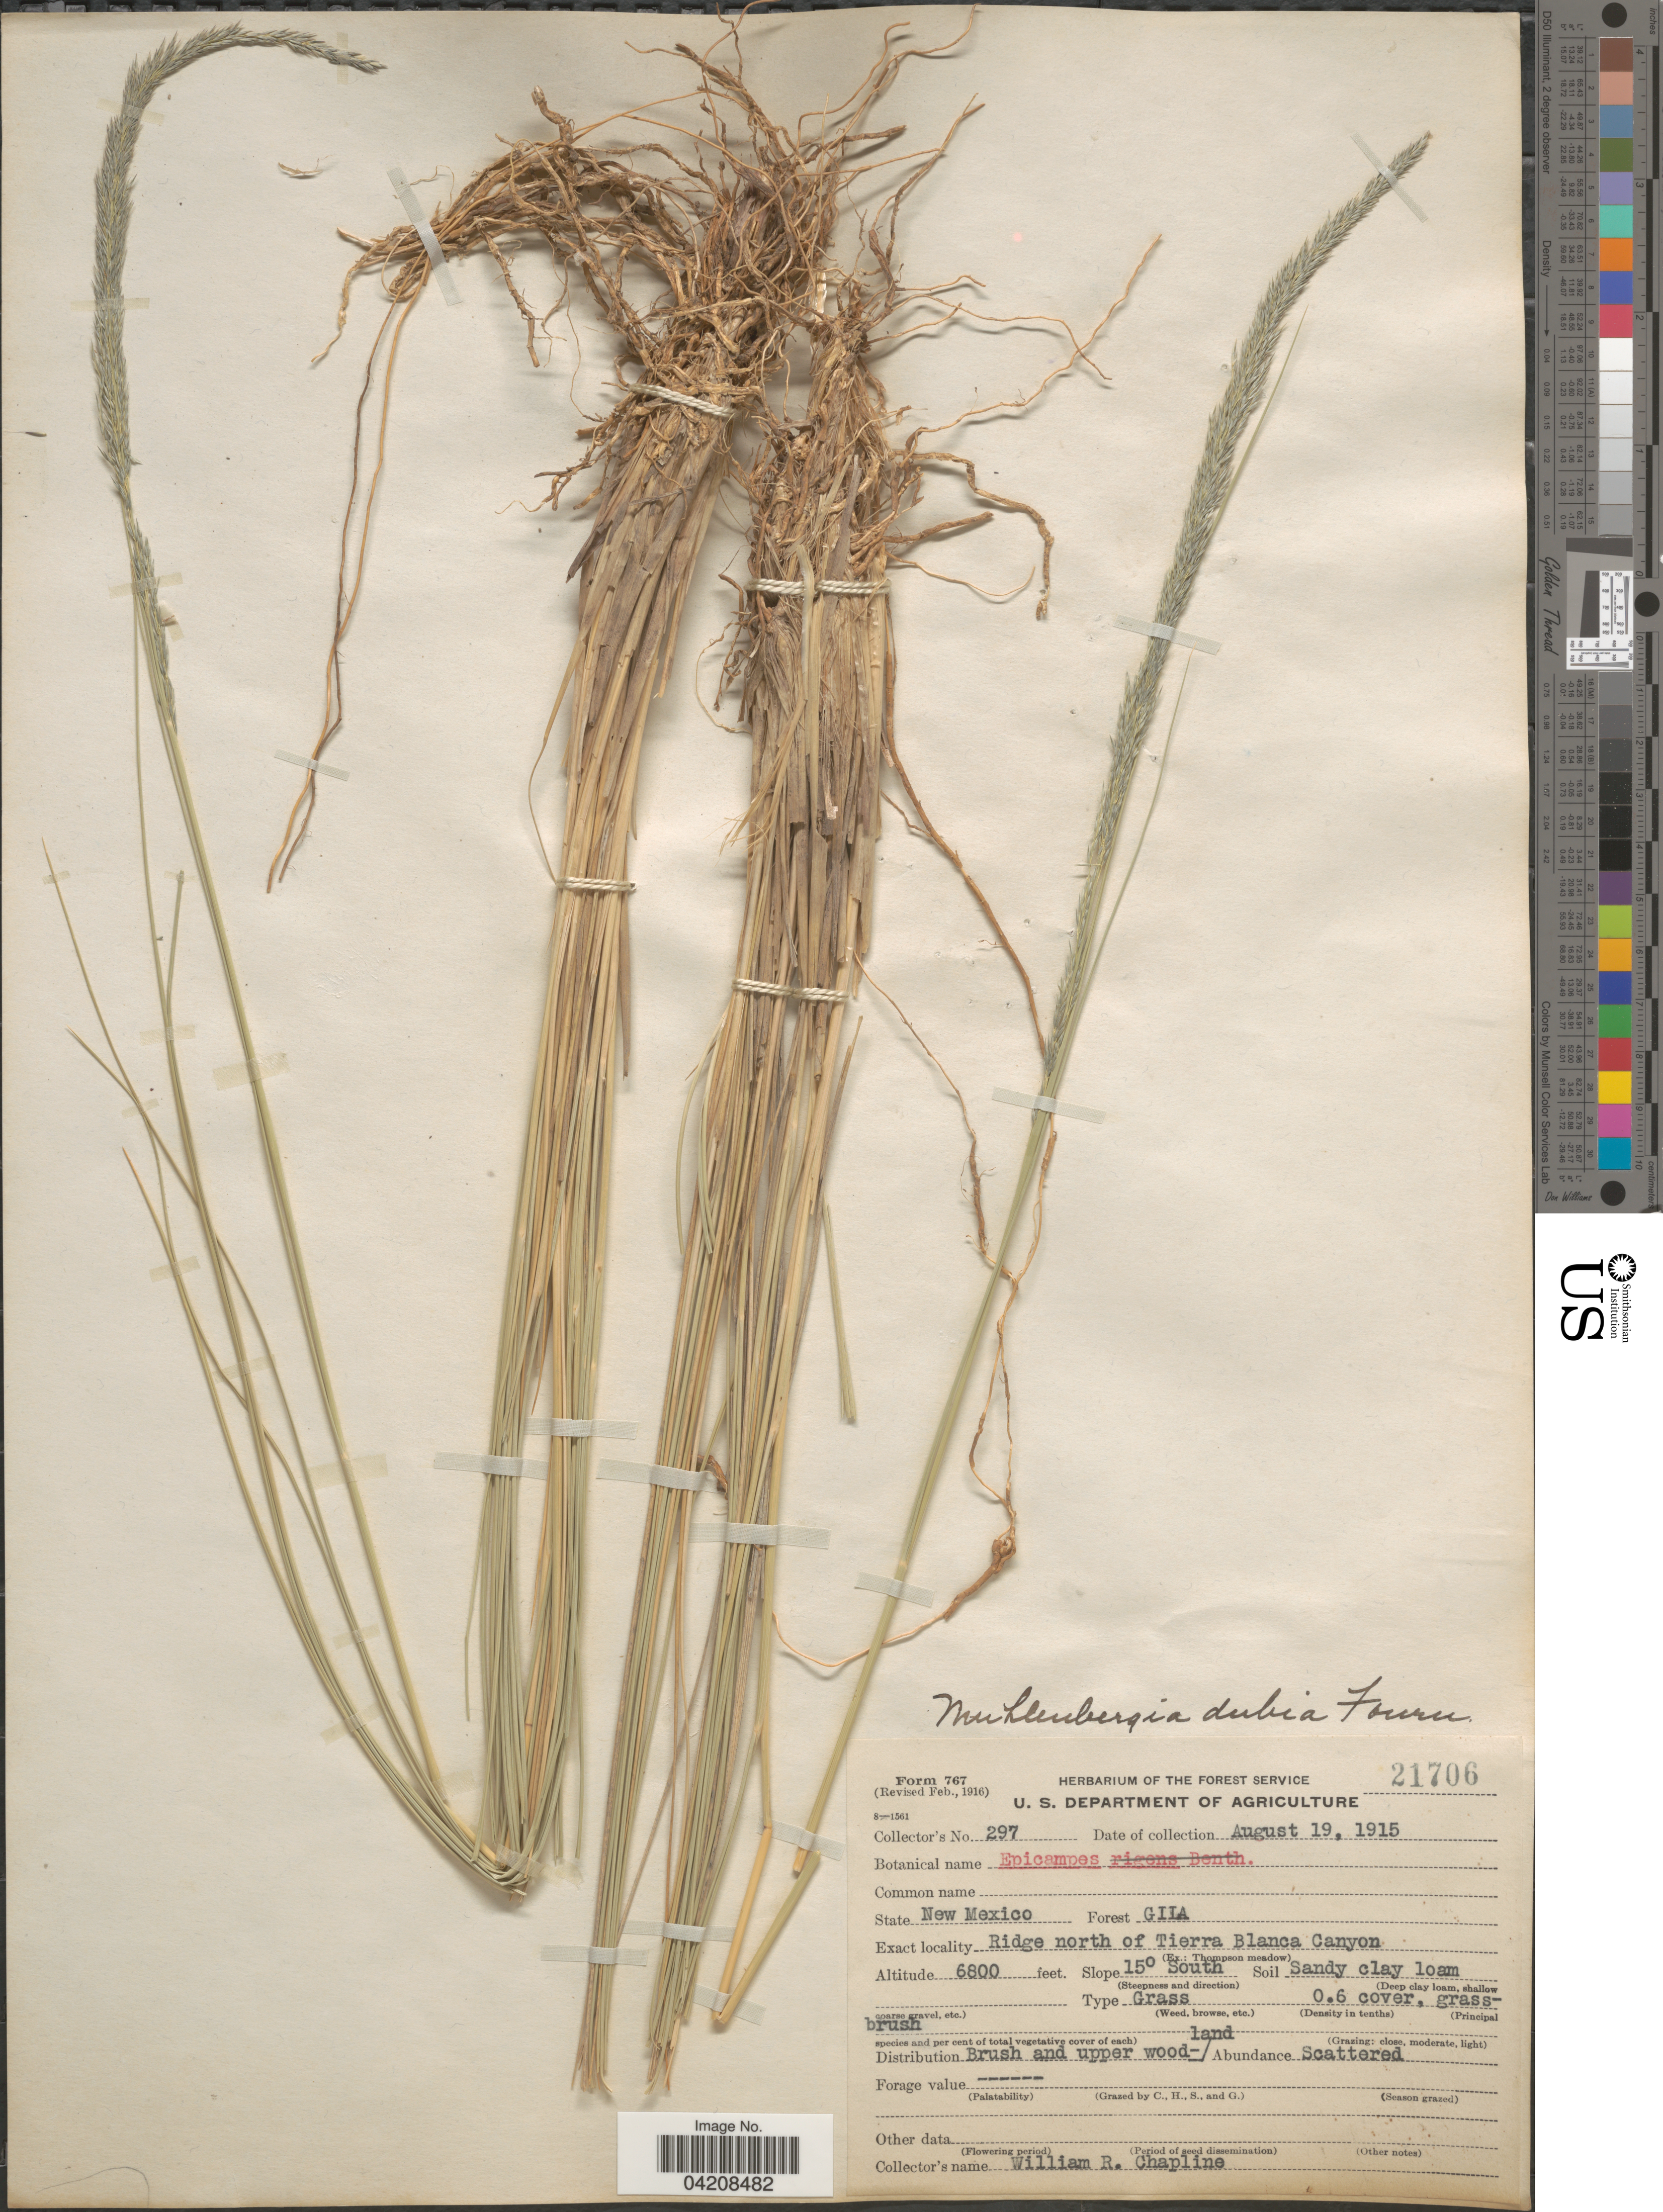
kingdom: Plantae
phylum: Tracheophyta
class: Liliopsida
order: Poales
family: Poaceae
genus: Muhlenbergia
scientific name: Muhlenbergia dubia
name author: E. Fourn.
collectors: W. Chapline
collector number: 297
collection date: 1915-08-19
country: United States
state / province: New Mexico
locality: Forest Gila. Ridge north of Tierra Blanca Canyon. Slope 15° South.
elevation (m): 2073